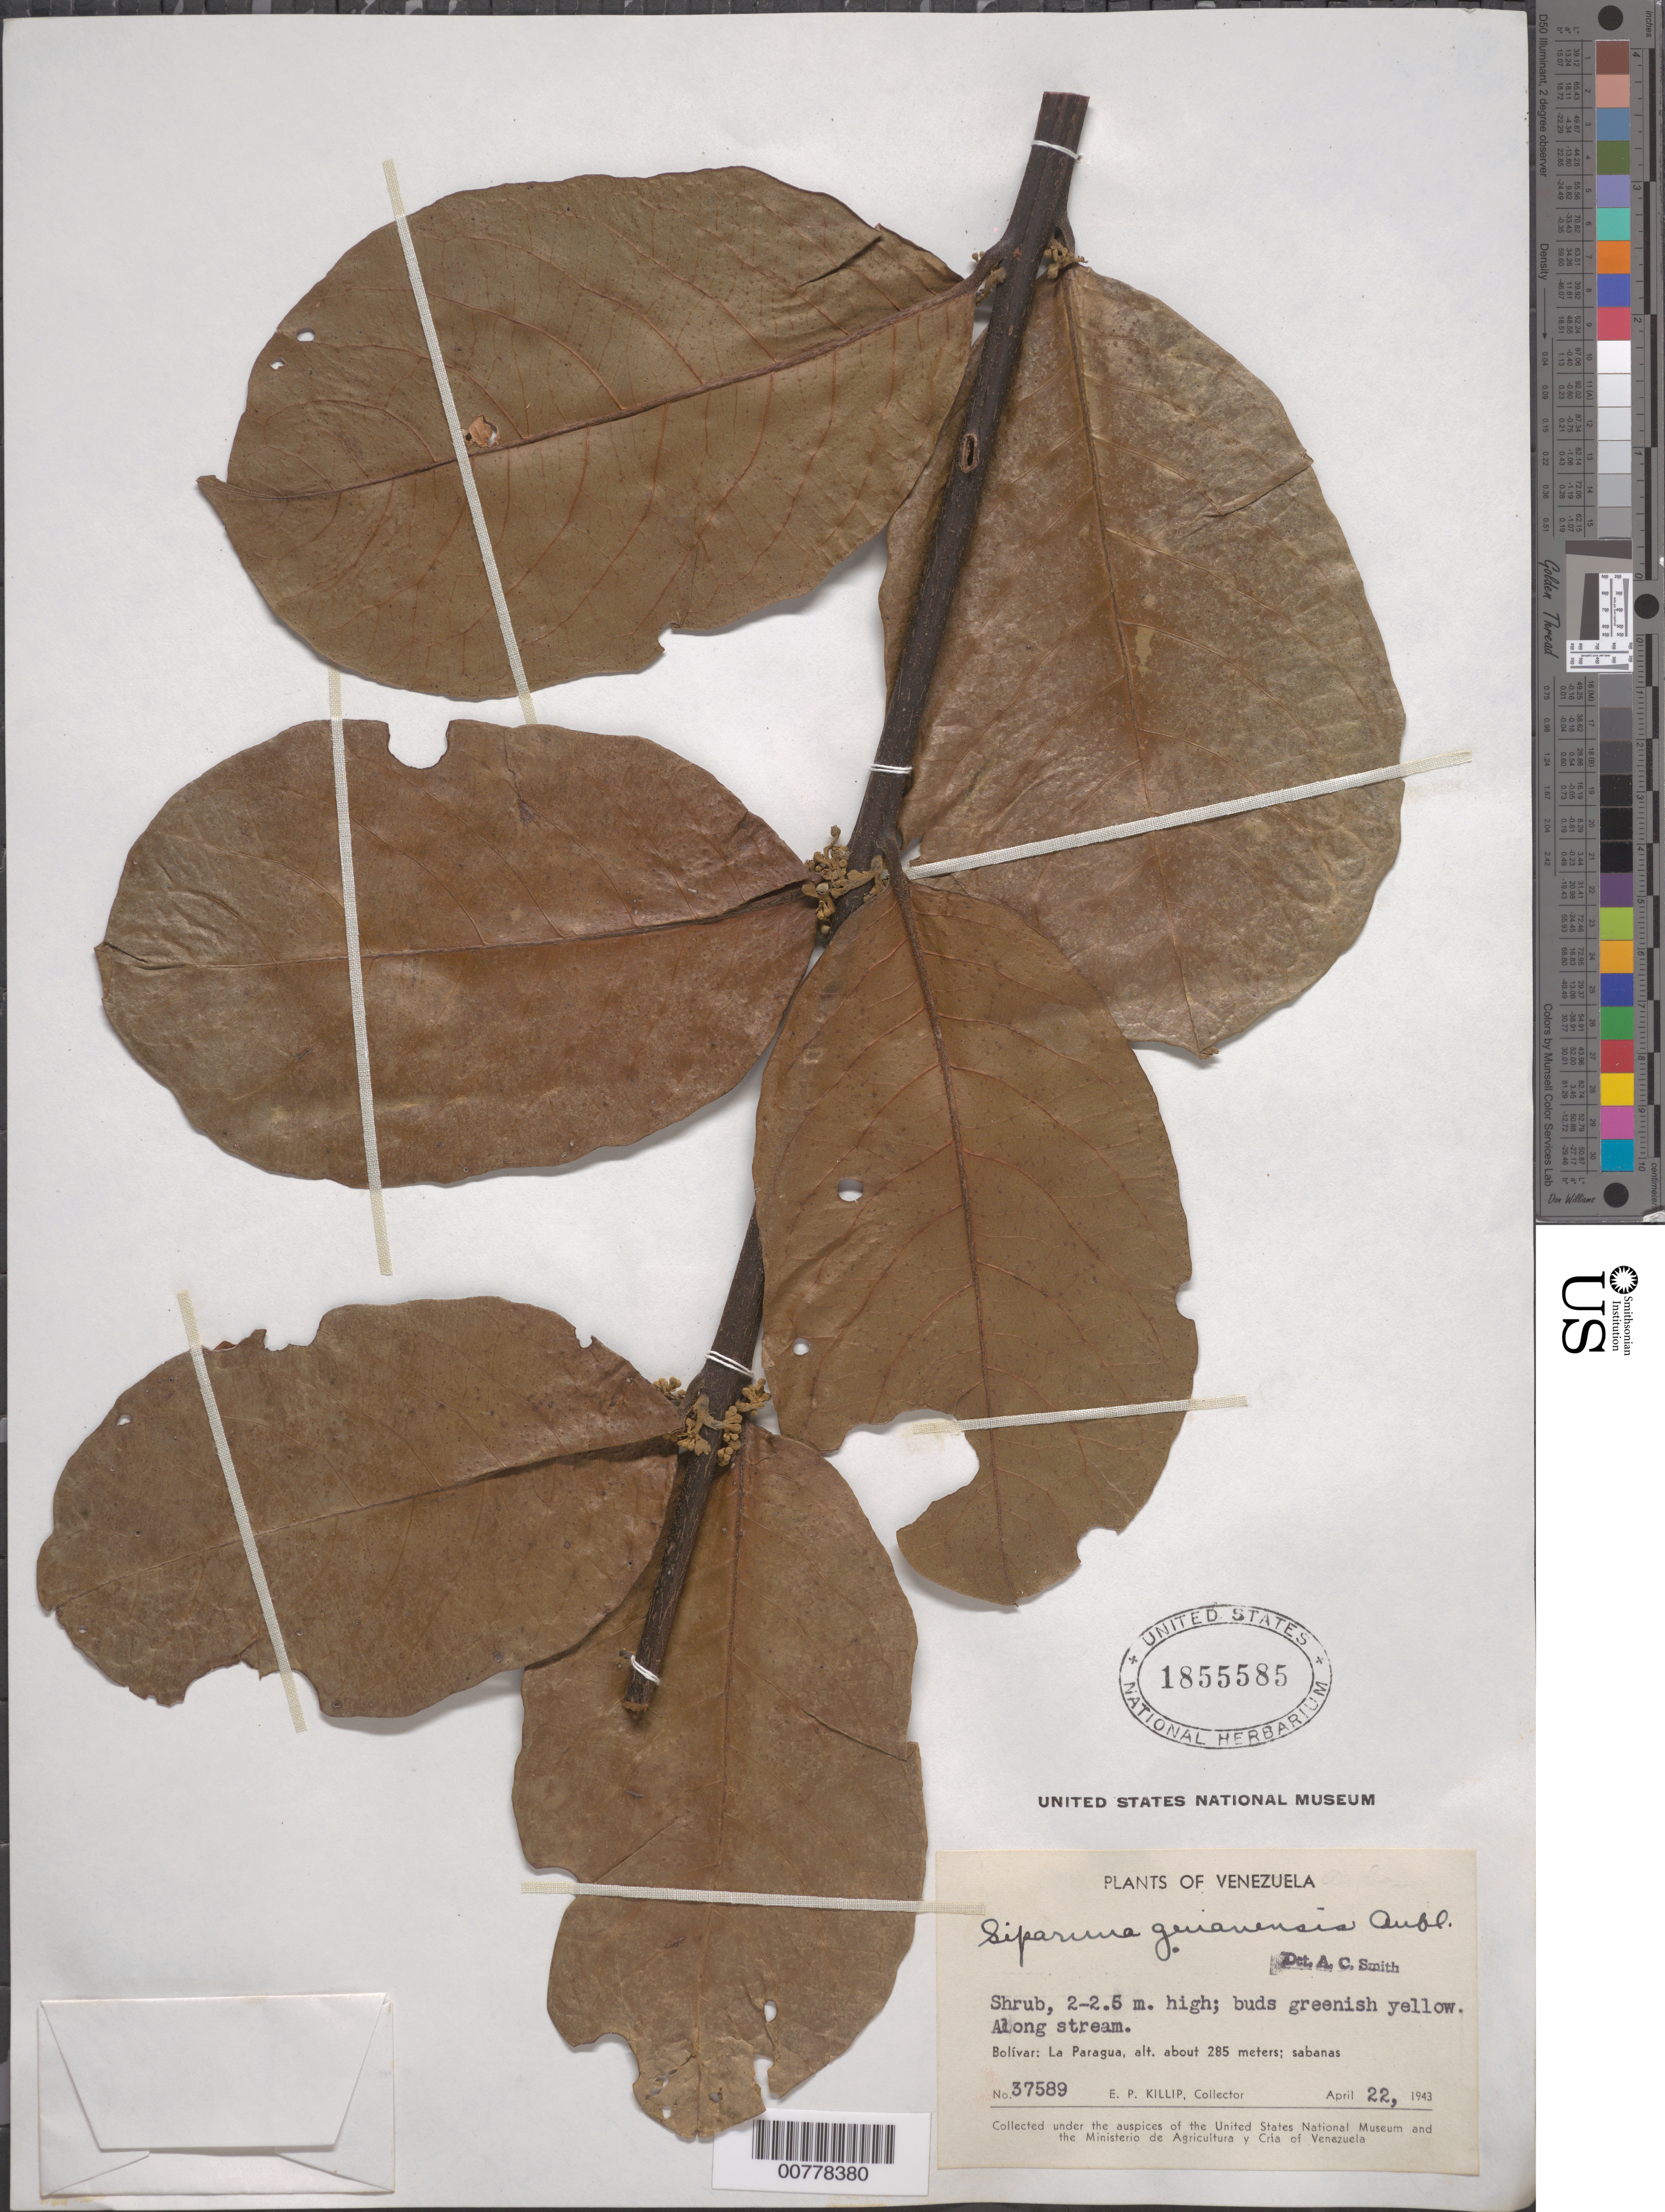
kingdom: Plantae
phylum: Tracheophyta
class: Magnoliopsida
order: Laurales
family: Siparunaceae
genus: Siparuna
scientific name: Siparuna guianensis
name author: Aubl.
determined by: Smith, A. C.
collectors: E. P. Killip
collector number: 37589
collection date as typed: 22-Apr-43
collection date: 1943-04-22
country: Venezuela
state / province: Bolívar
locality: La Paragua, along Río Paragua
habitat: Sabana, along stream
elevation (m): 285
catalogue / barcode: US 1855585